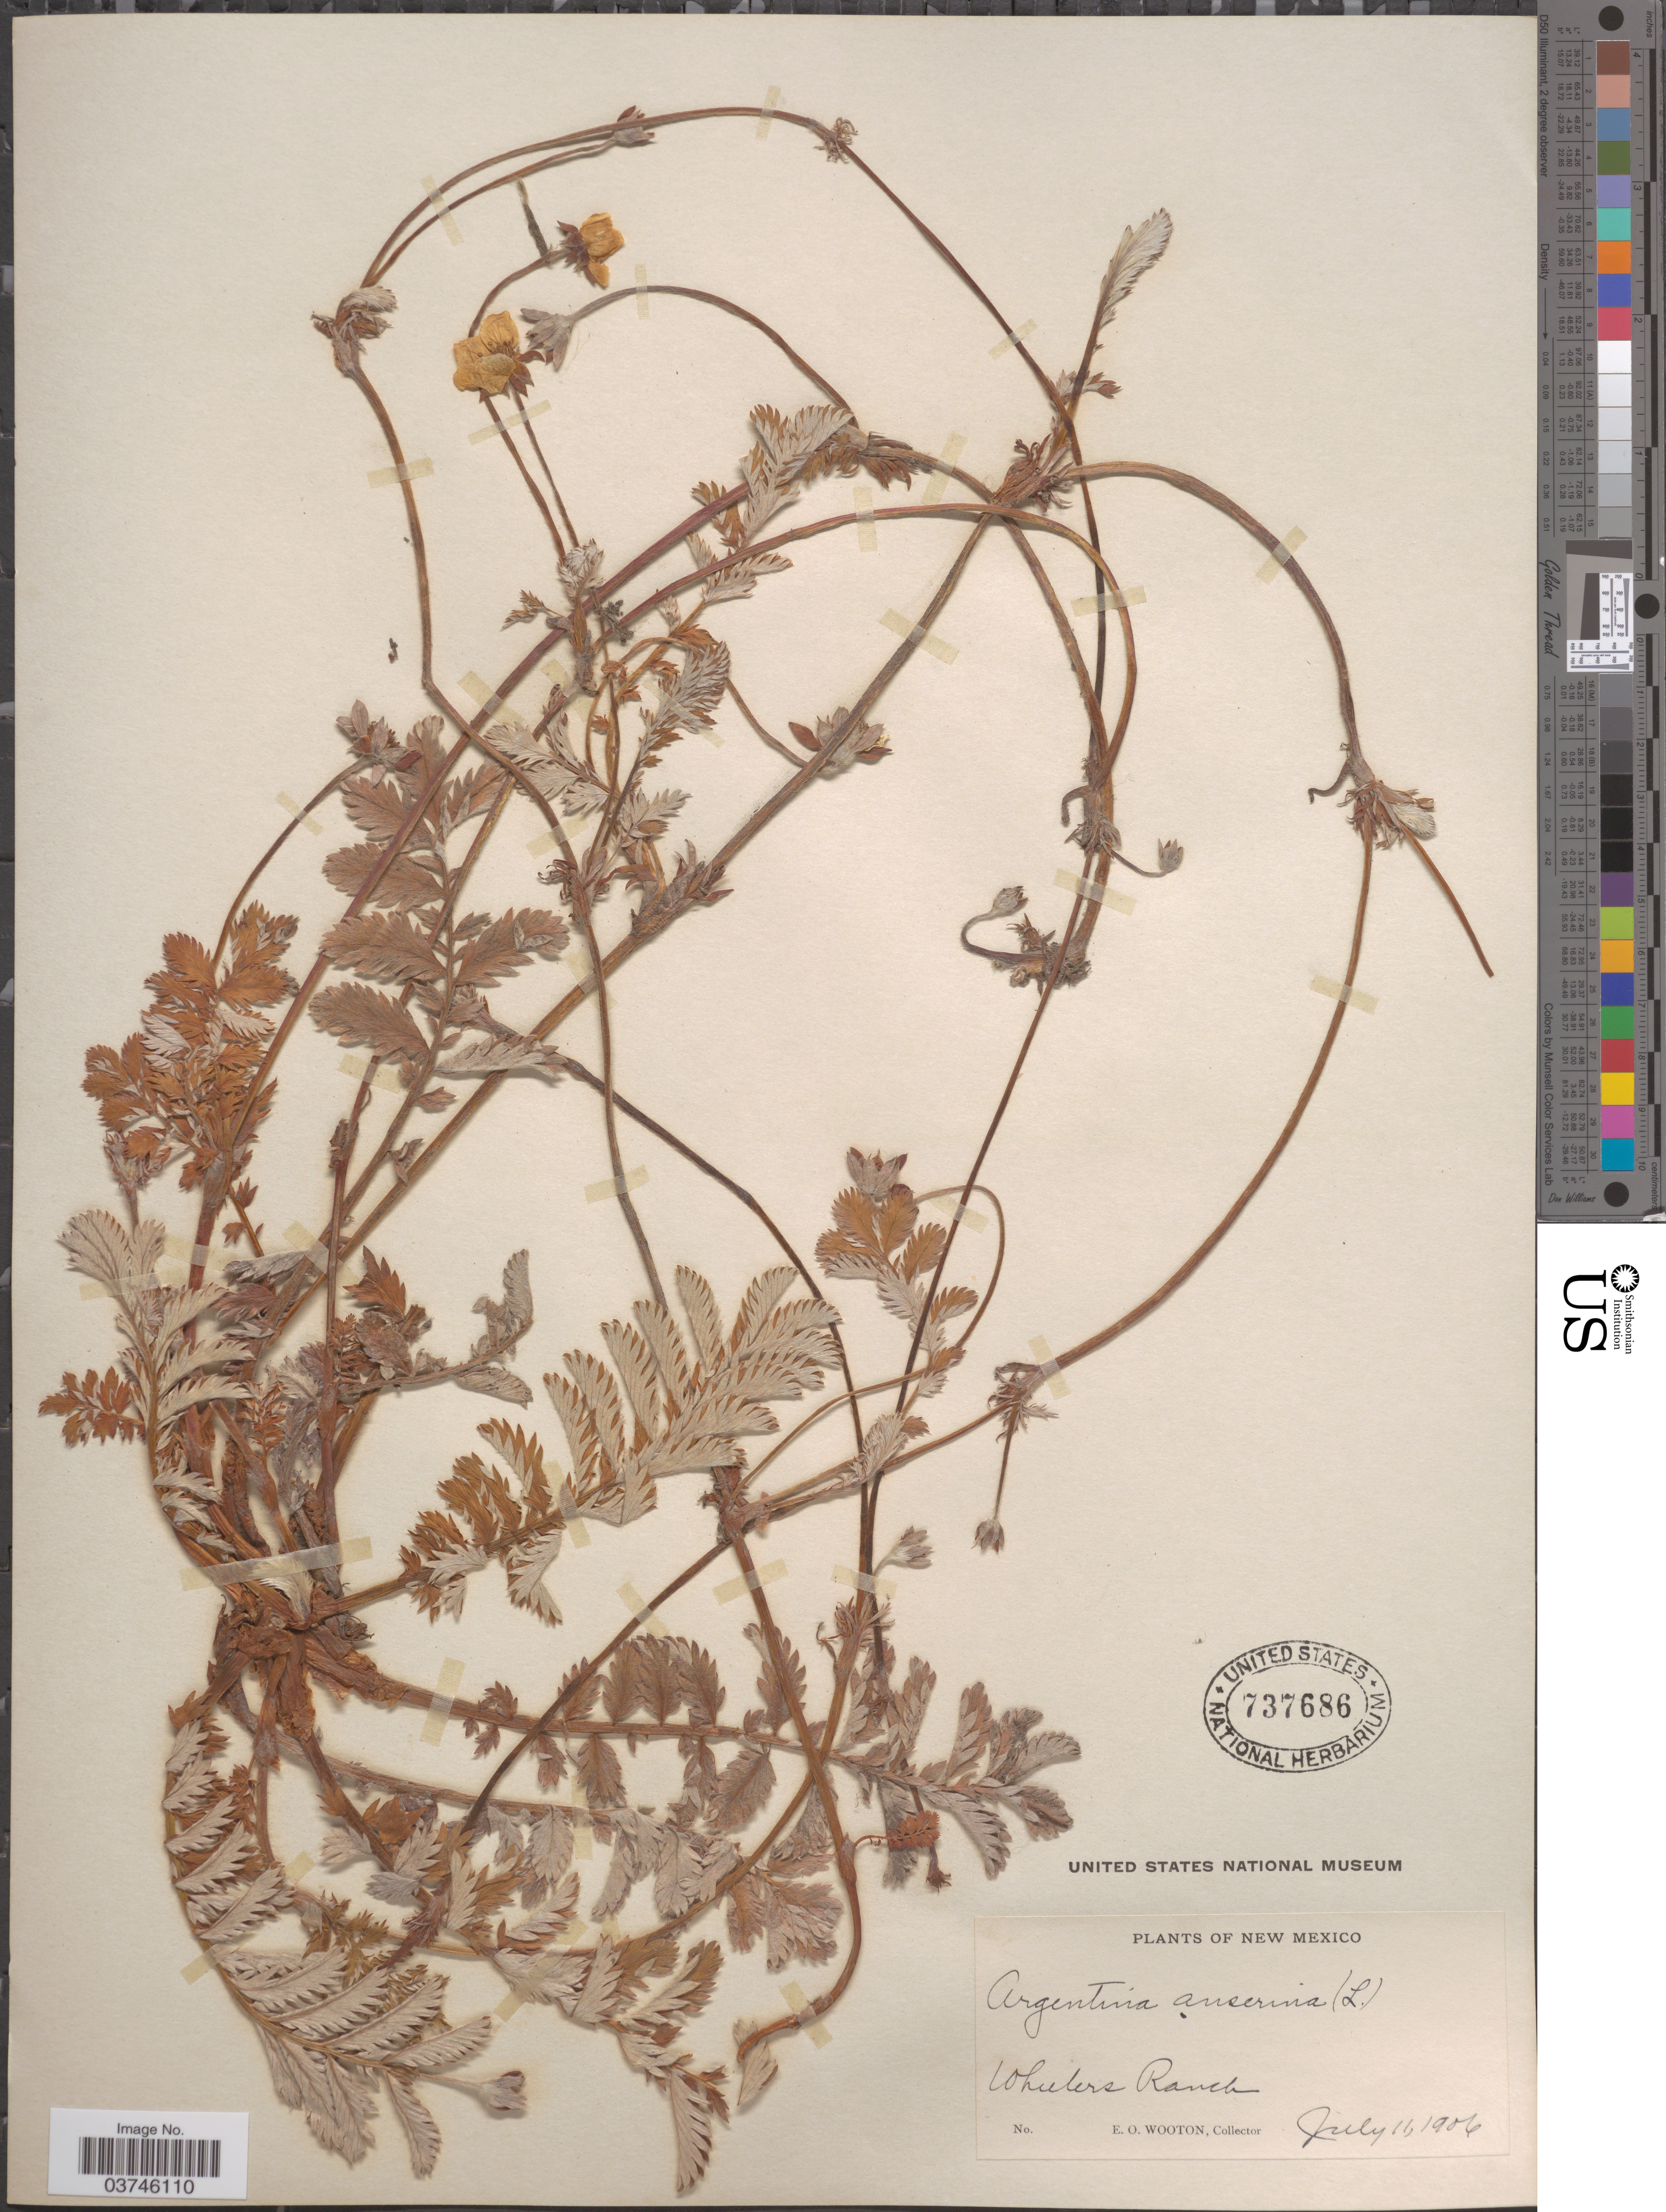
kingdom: Plantae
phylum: Tracheophyta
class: Magnoliopsida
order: Rosales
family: Rosaceae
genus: Argentina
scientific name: Argentina anserina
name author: (L.) Rydb.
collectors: E. O. Wooton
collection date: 1906-07-11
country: United States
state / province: New Mexico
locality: Wheelers Ranch.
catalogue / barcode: US 737686